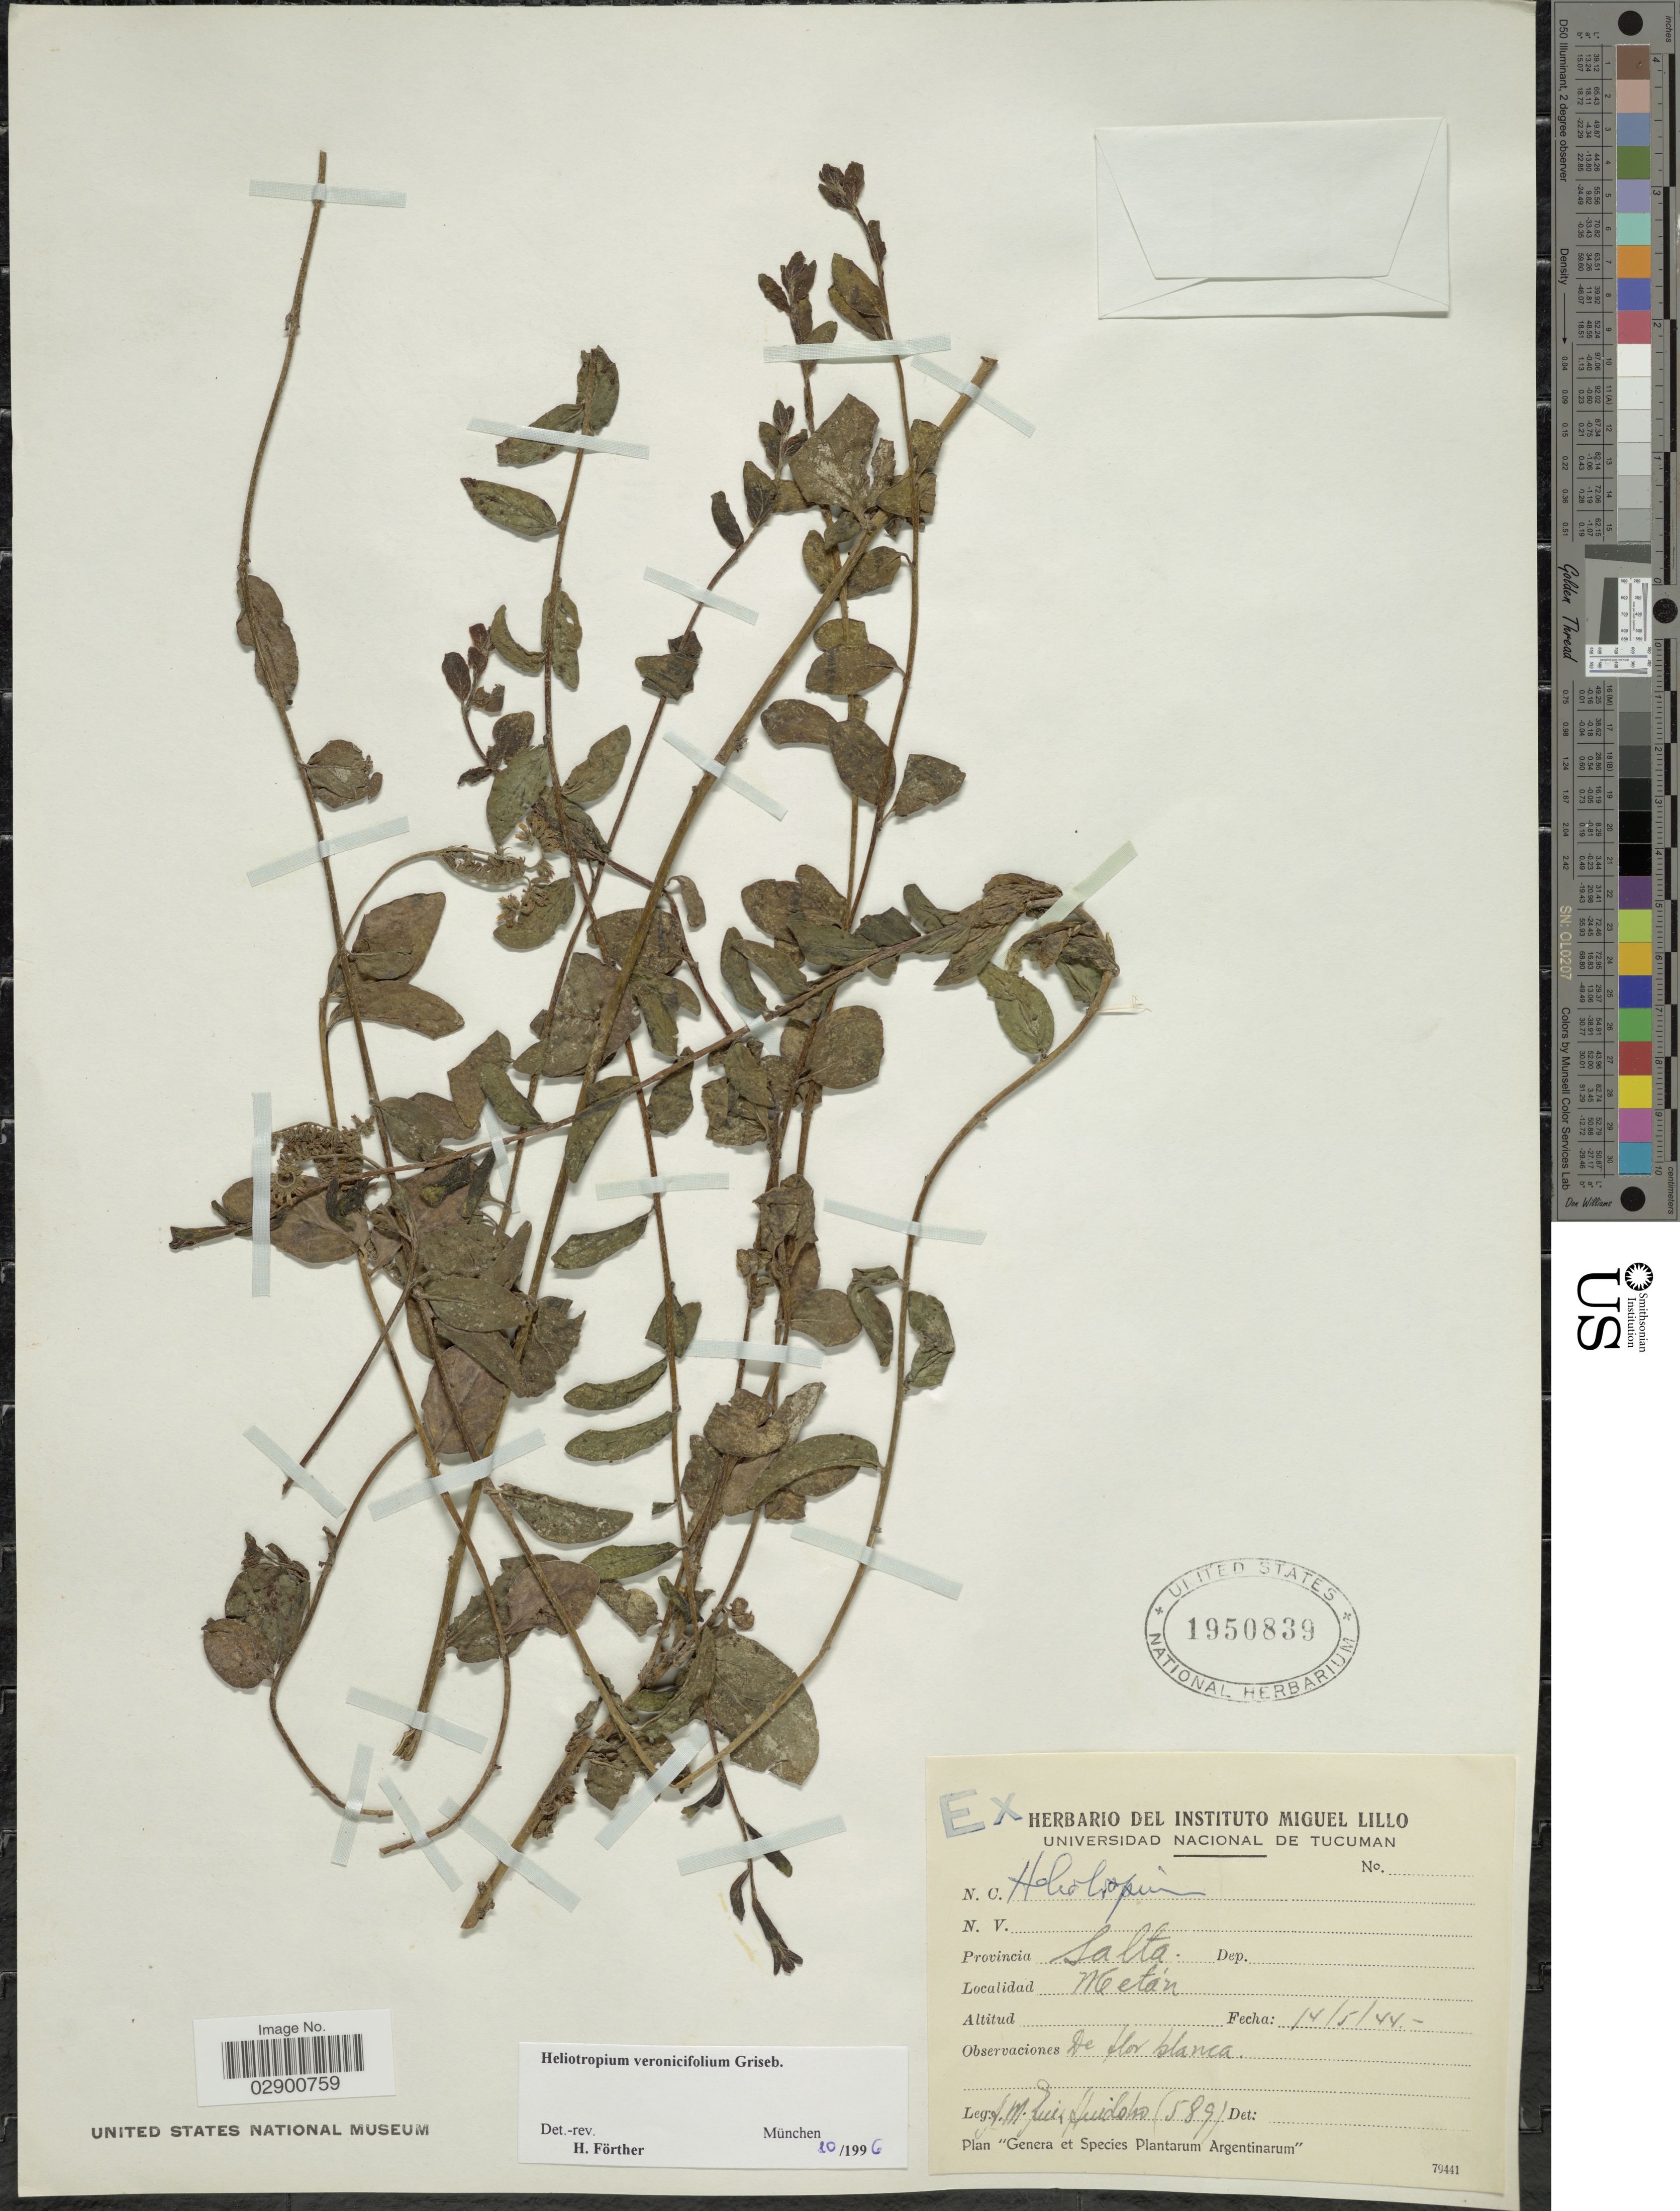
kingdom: Plantae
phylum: Tracheophyta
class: Magnoliopsida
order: Boraginales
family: Heliotropiaceae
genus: Heliotropium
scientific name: Heliotropium veronicifolium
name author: Griseb.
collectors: J. M. Ruiz Huidobo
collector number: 589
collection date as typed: Transcribed d/m/y: 14/5/44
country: Argentina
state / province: Salta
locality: Provincia Salta. Metán.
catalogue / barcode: US 1950839